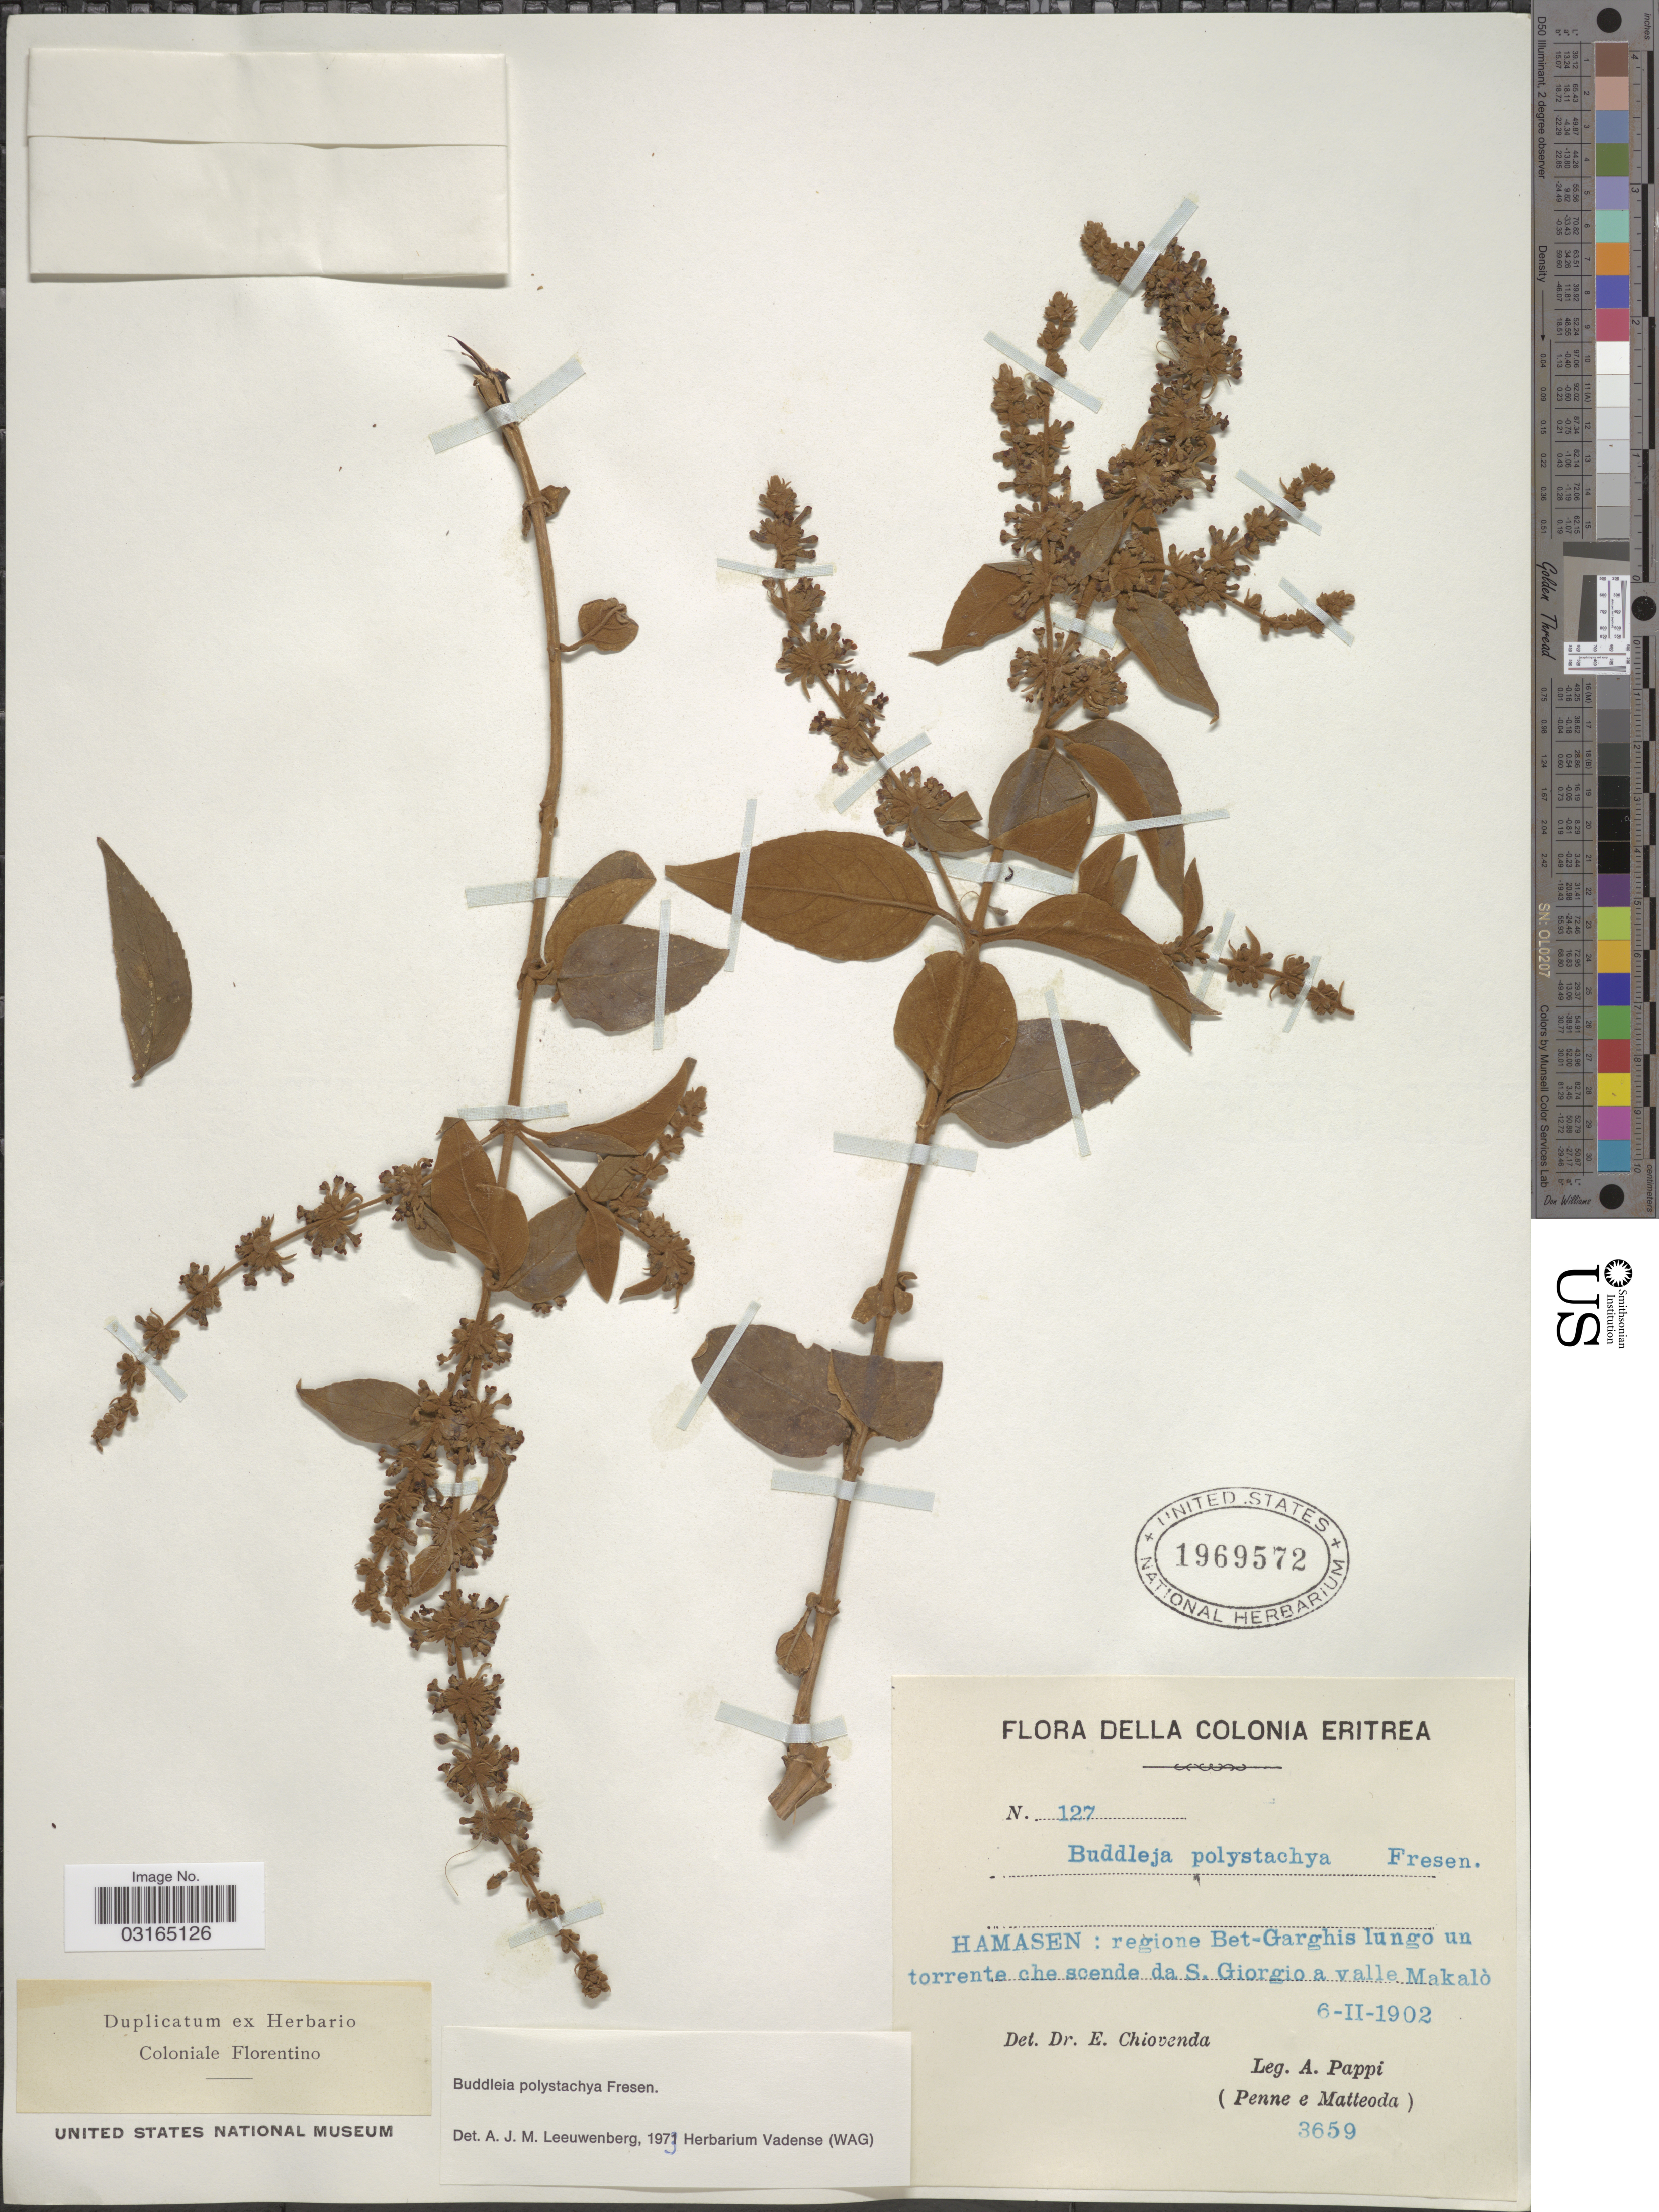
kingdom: Plantae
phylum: Tracheophyta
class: Magnoliopsida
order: Lamiales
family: Scrophulariaceae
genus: Buddleja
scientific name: Buddleja polystachya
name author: Fresen.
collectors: A. Pappi, Penne & Matteoda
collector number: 127/3659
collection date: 1902-02-06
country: Eritrea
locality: Colonia Eritrea. Hamasen: regione Bet-Garghis lungo un torrente che scende da S. Giorgio a valle Makalò.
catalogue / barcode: US 1969572